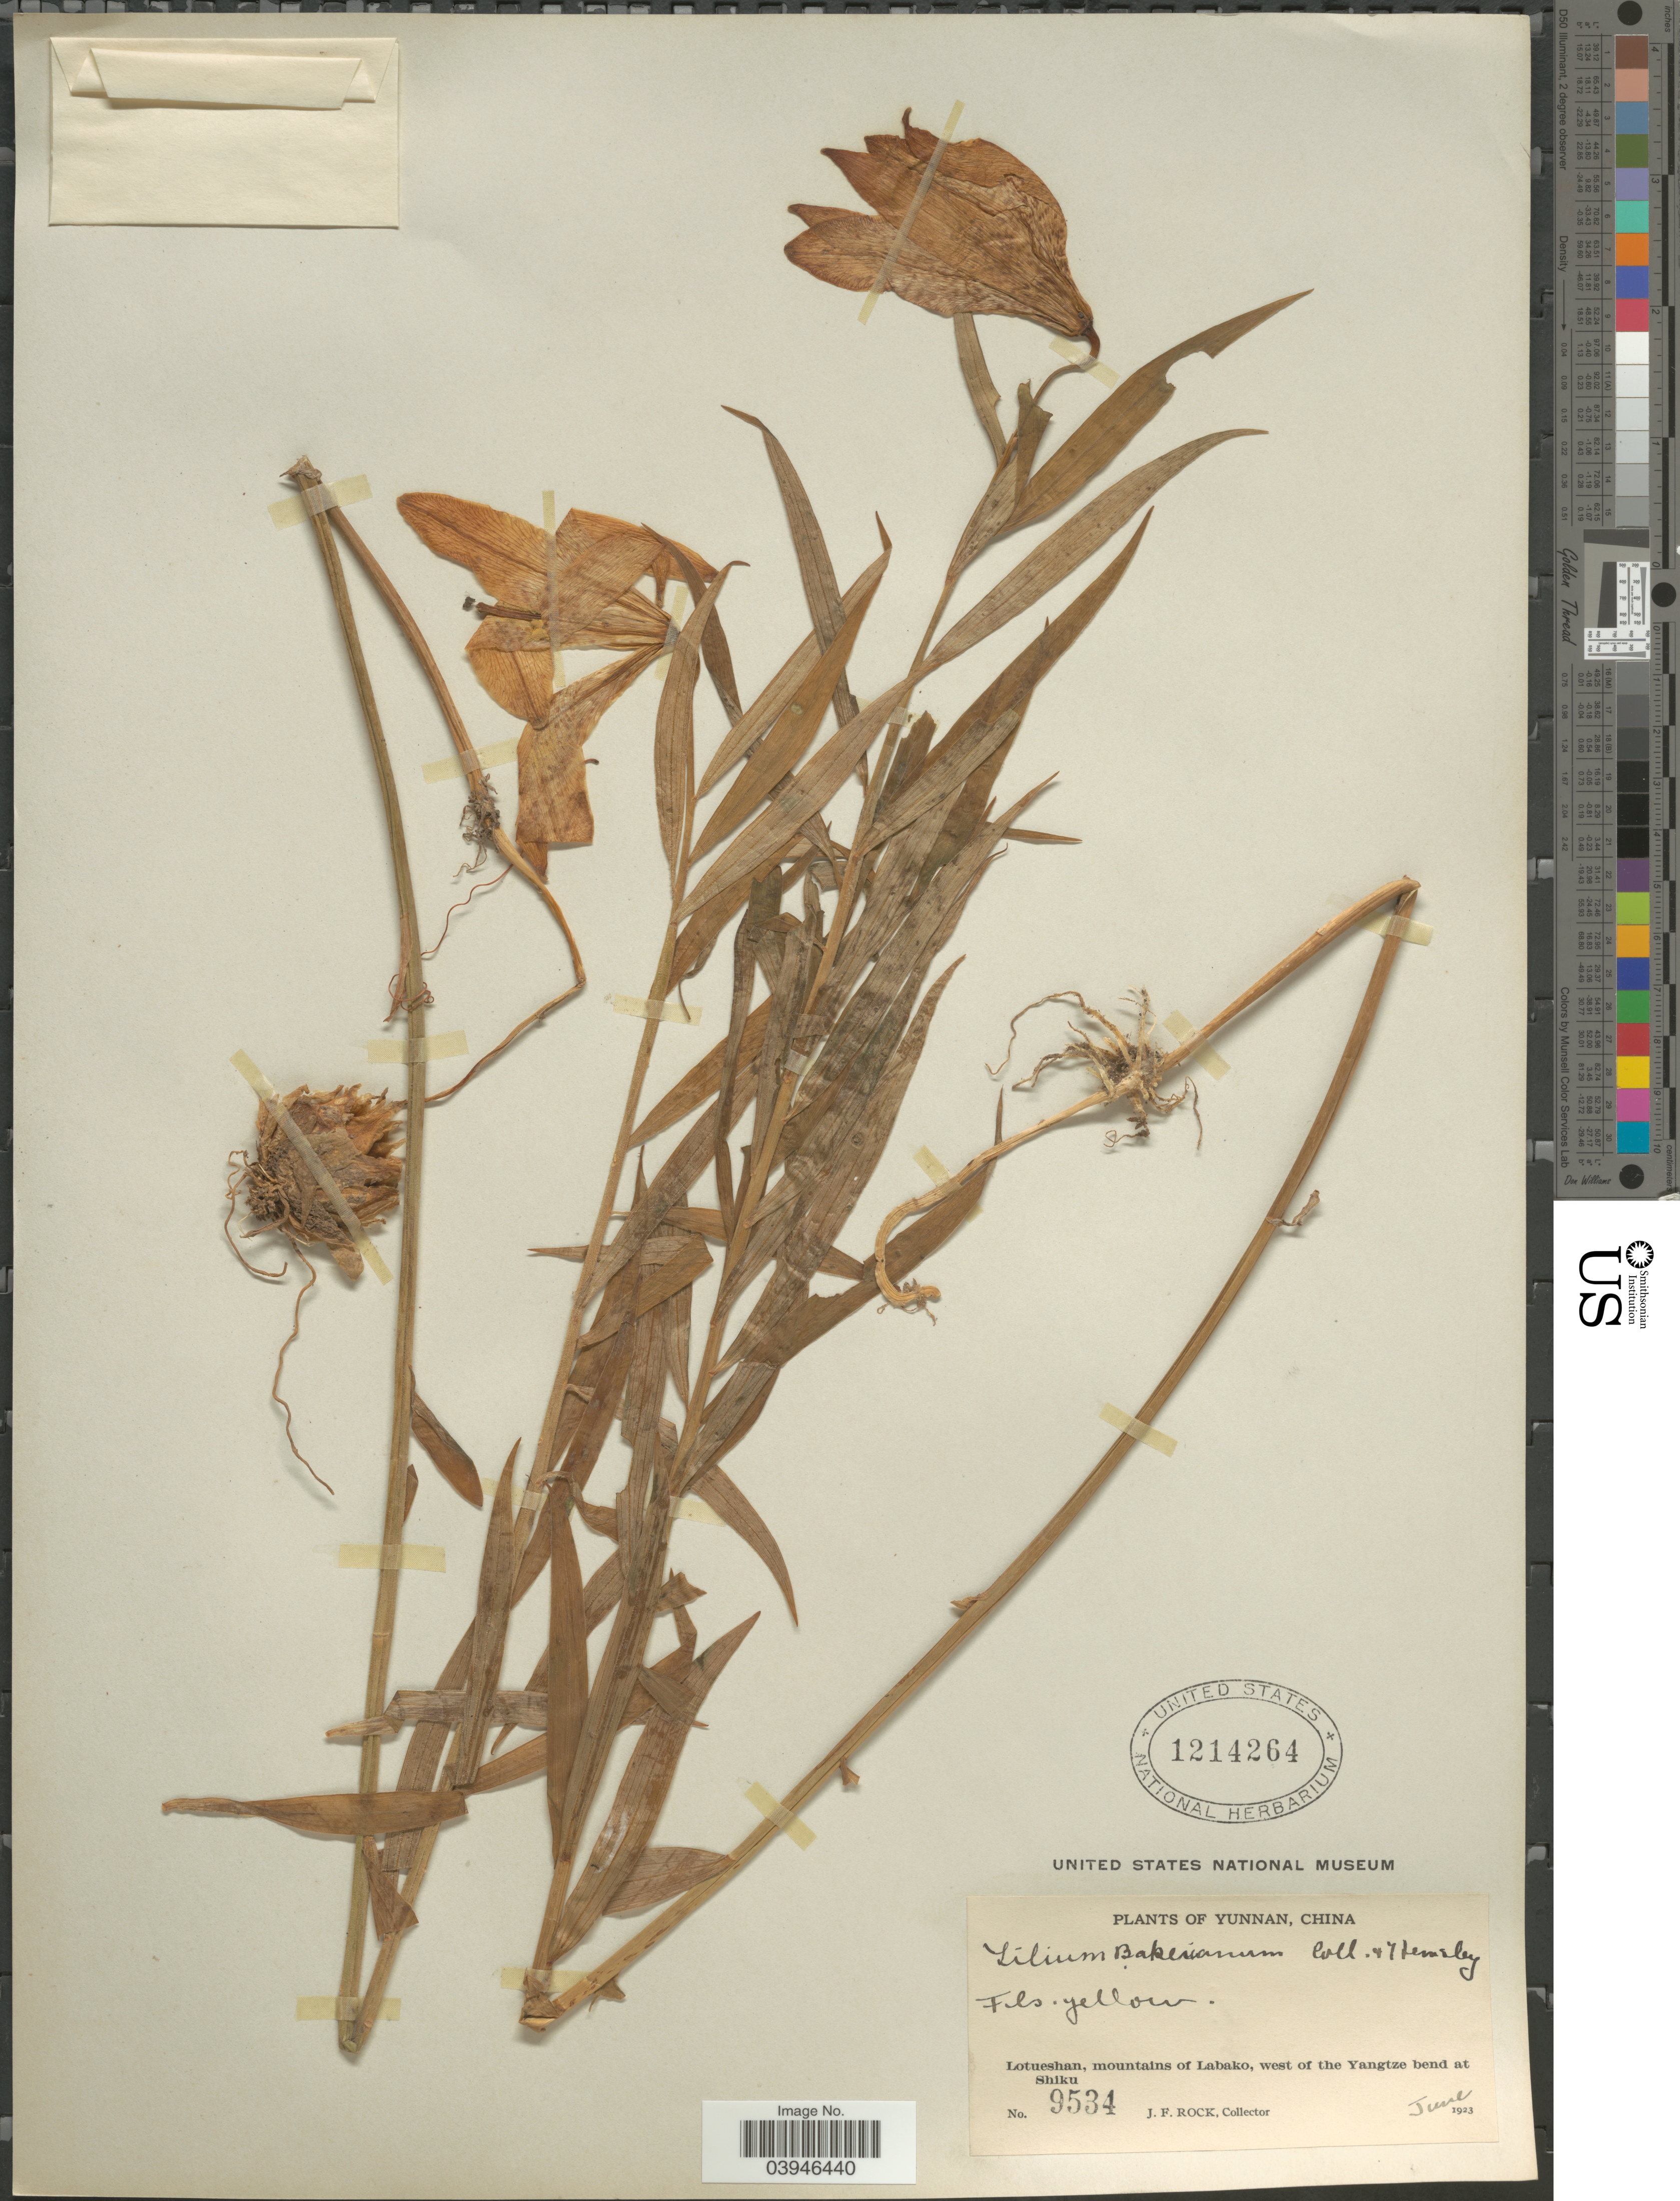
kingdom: Plantae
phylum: Tracheophyta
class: Liliopsida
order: Liliales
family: Liliaceae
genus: Lilium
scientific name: Lilium bakerianum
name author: Collett & Hemsl.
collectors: J. Rock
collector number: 9534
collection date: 1923-06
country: China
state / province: Yunnan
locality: Lotueshan, mountains of Labako, west of the Yangtze bend at Shiku.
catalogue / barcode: US 1214264